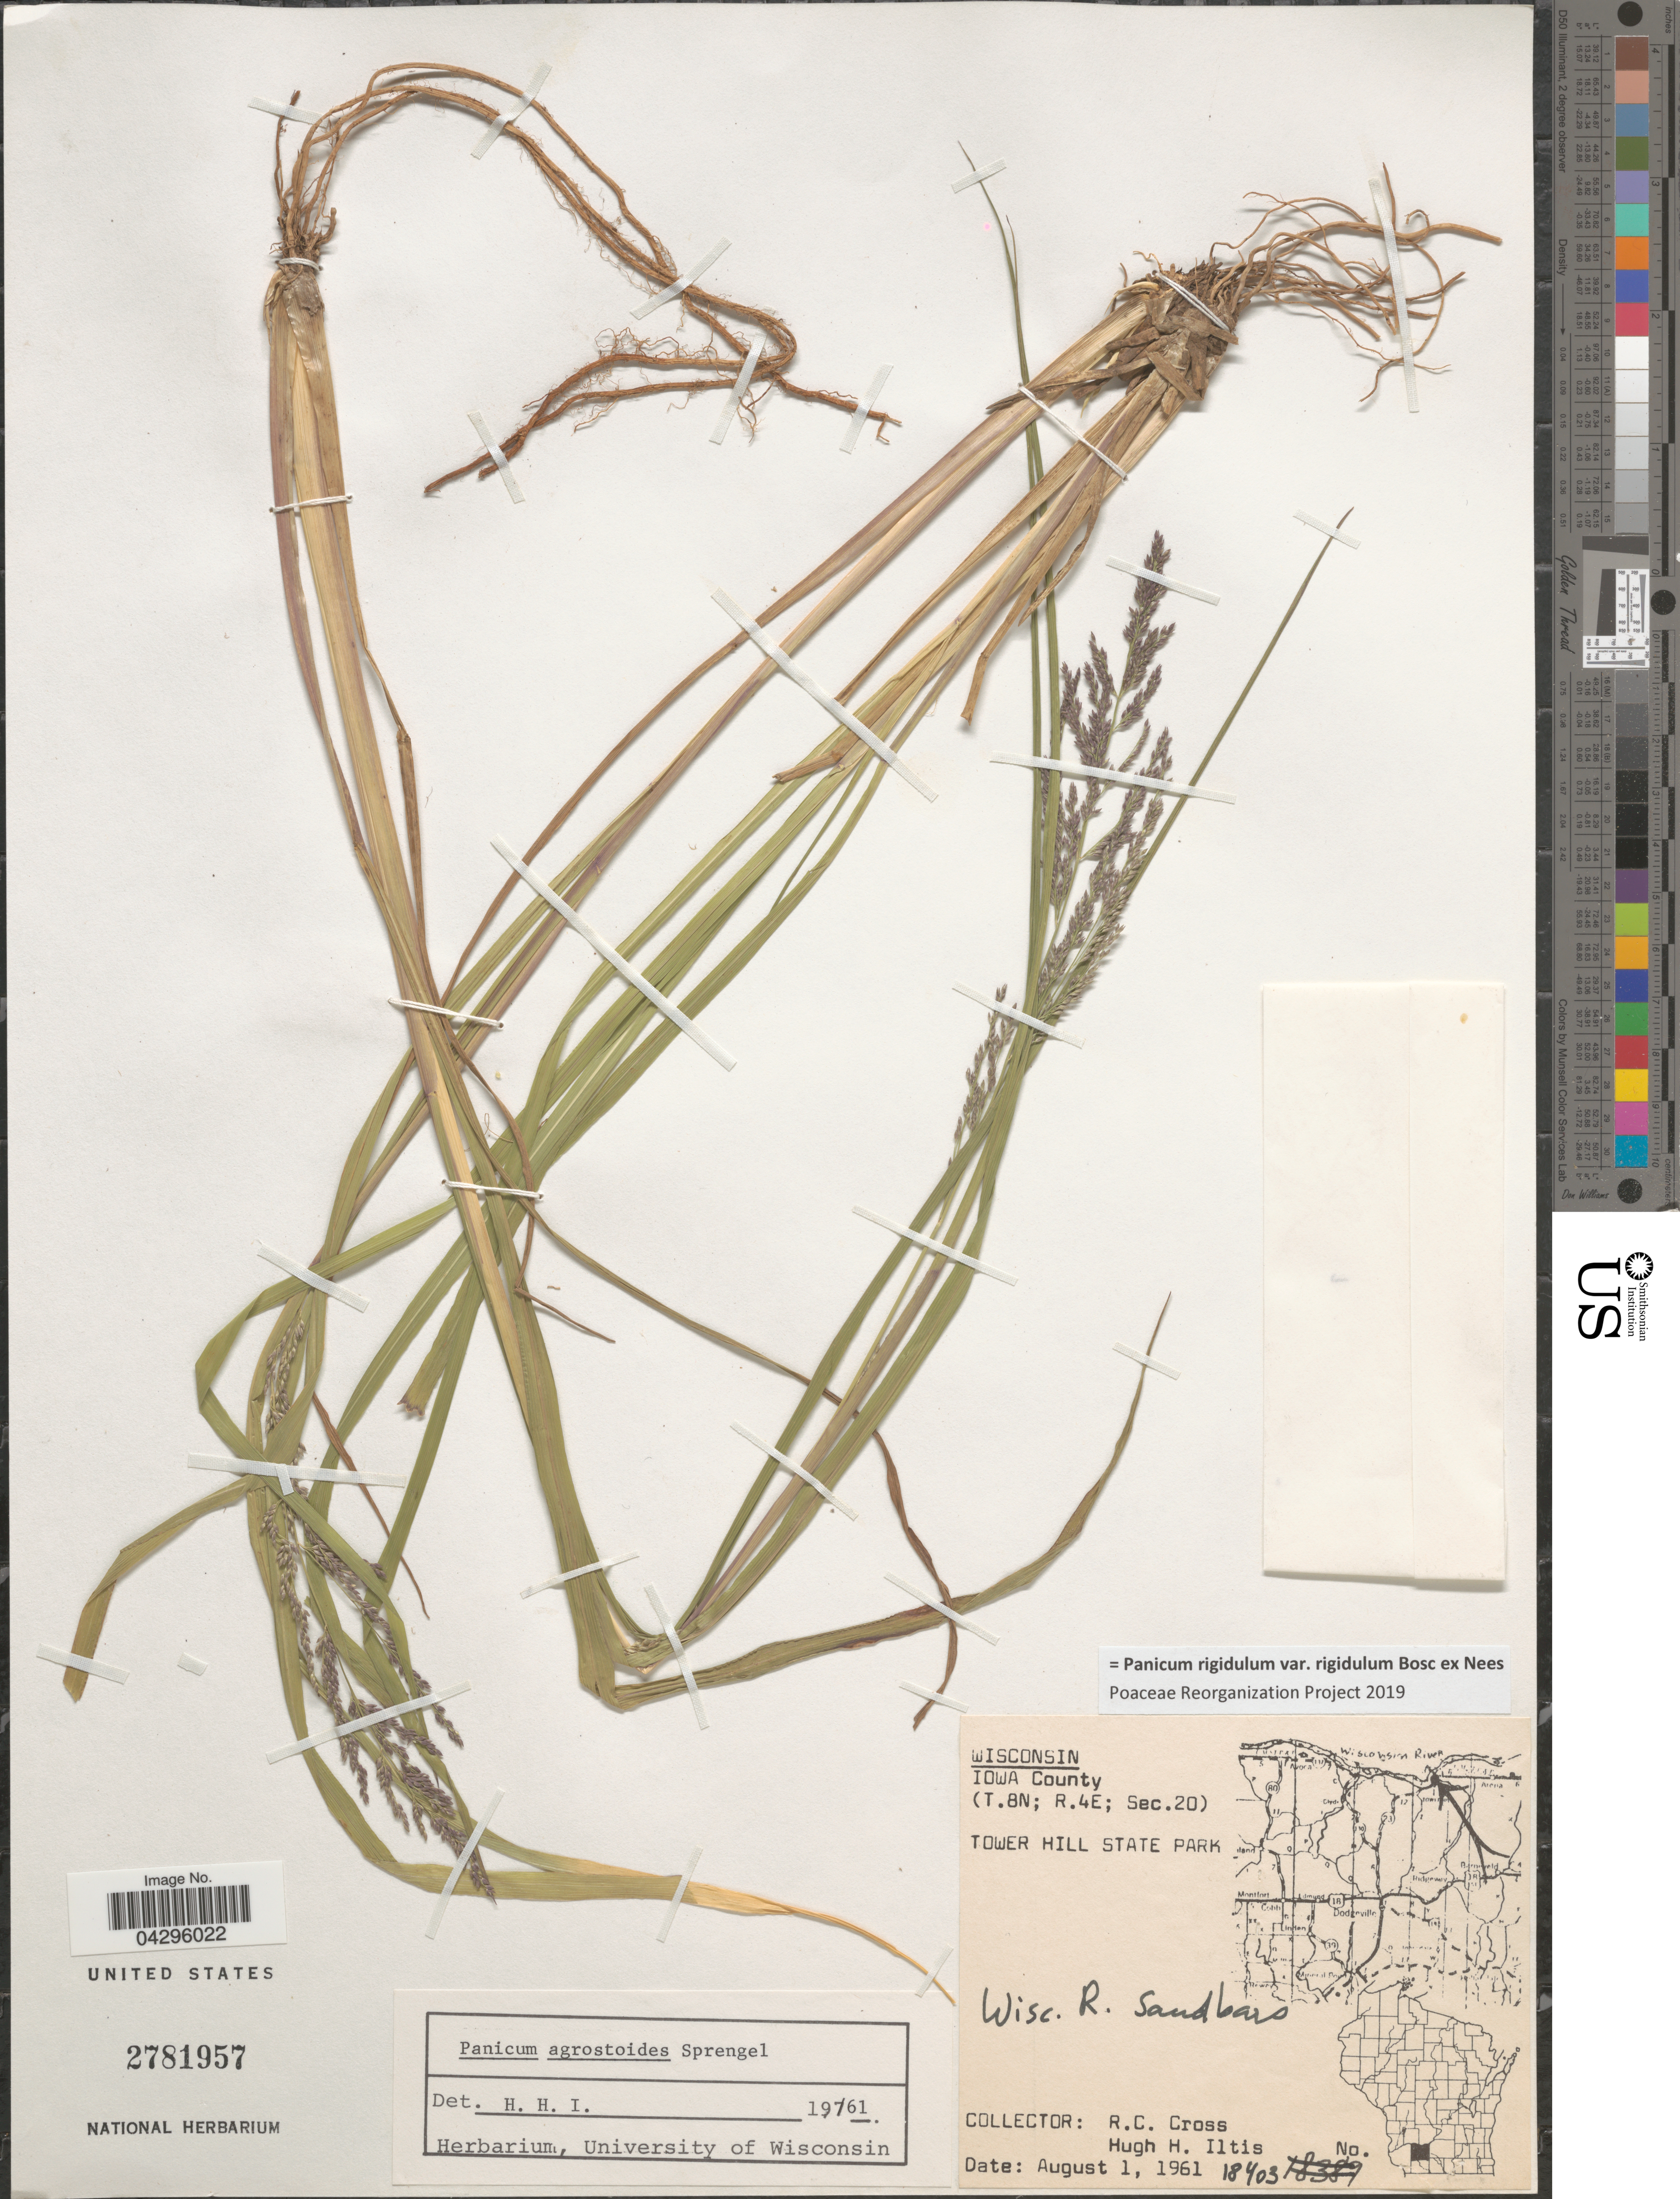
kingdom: Plantae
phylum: Tracheophyta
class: Liliopsida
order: Poales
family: Poaceae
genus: Panicum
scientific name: Panicum rigidulum var. rigidulum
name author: Bosc ex Nees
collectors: R. Cross & H. Iltis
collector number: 18403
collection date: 1961-08-01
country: United States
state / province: Wisconsin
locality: Iowa County. (T.8N; R.4E; Sec.20). Tower Hill State Park. Wisc. R. Sandbars.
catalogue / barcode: US 2781957